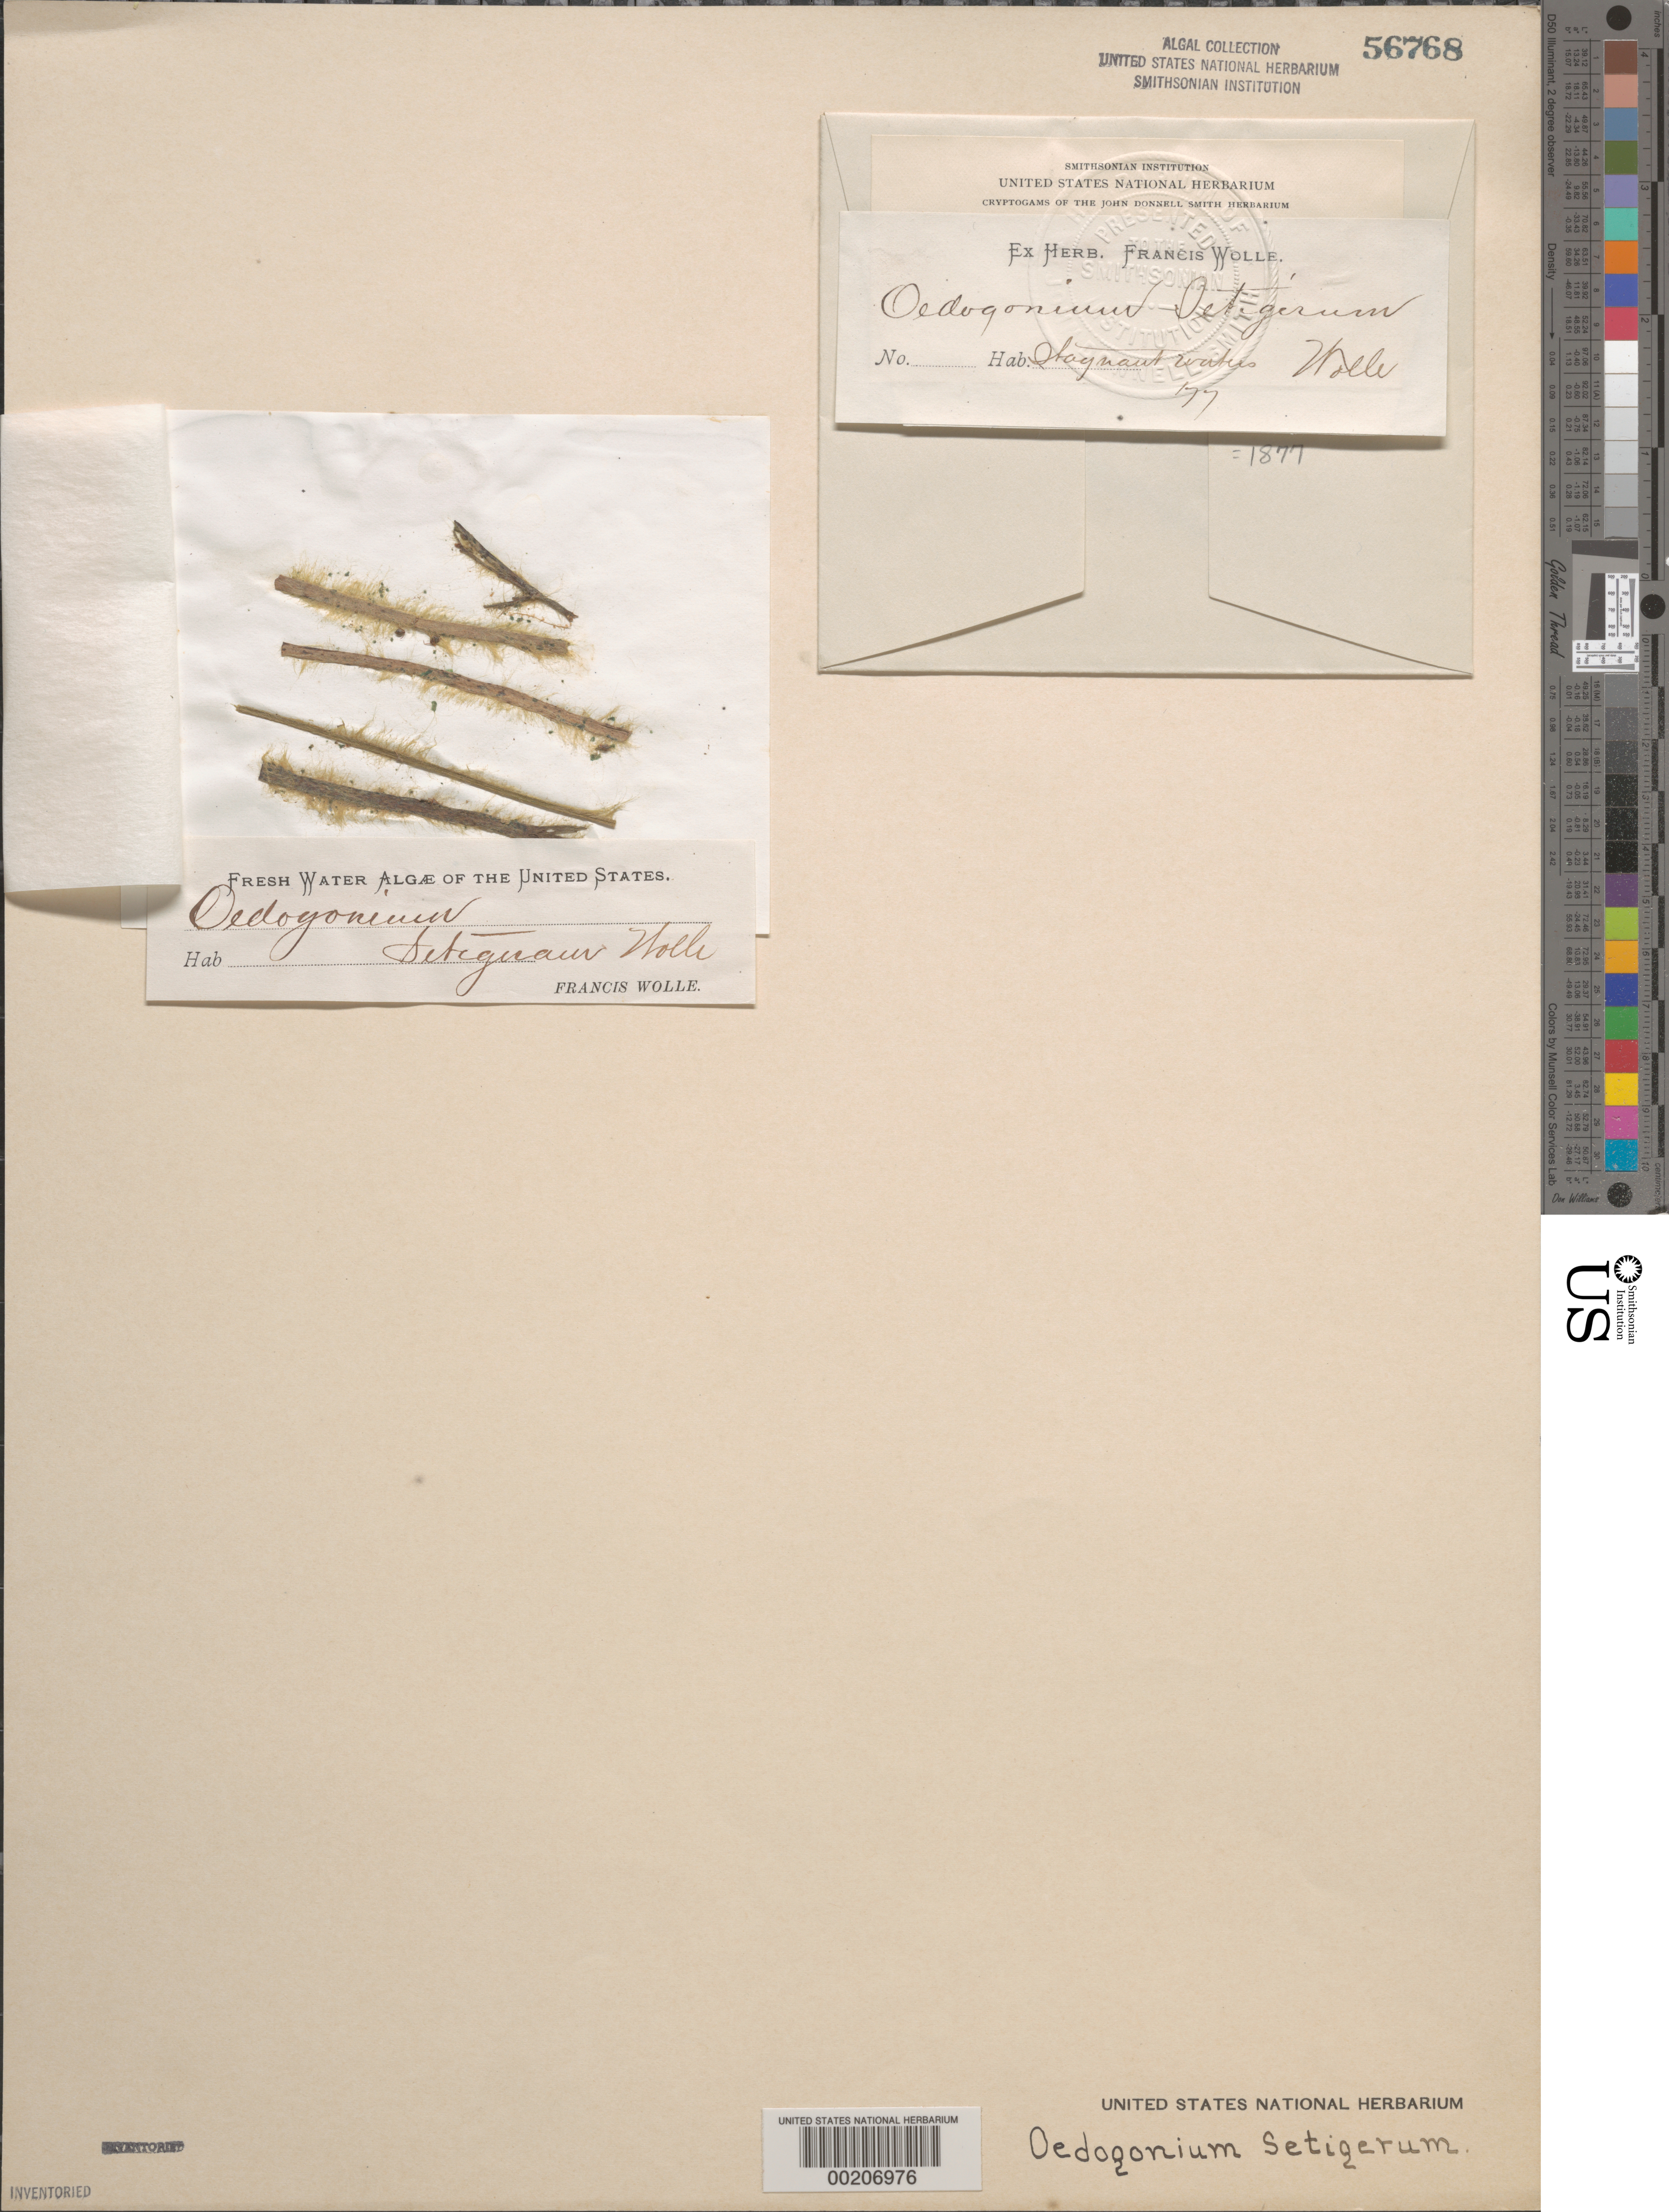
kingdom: Plantae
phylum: Chlorophyta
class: Chlorophyceae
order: Oedogoniales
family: Oedogoniaceae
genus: Oedogonium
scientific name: Oedogonium setigerum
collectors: F. Wolle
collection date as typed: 1877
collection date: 1877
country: United States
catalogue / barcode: US 56768